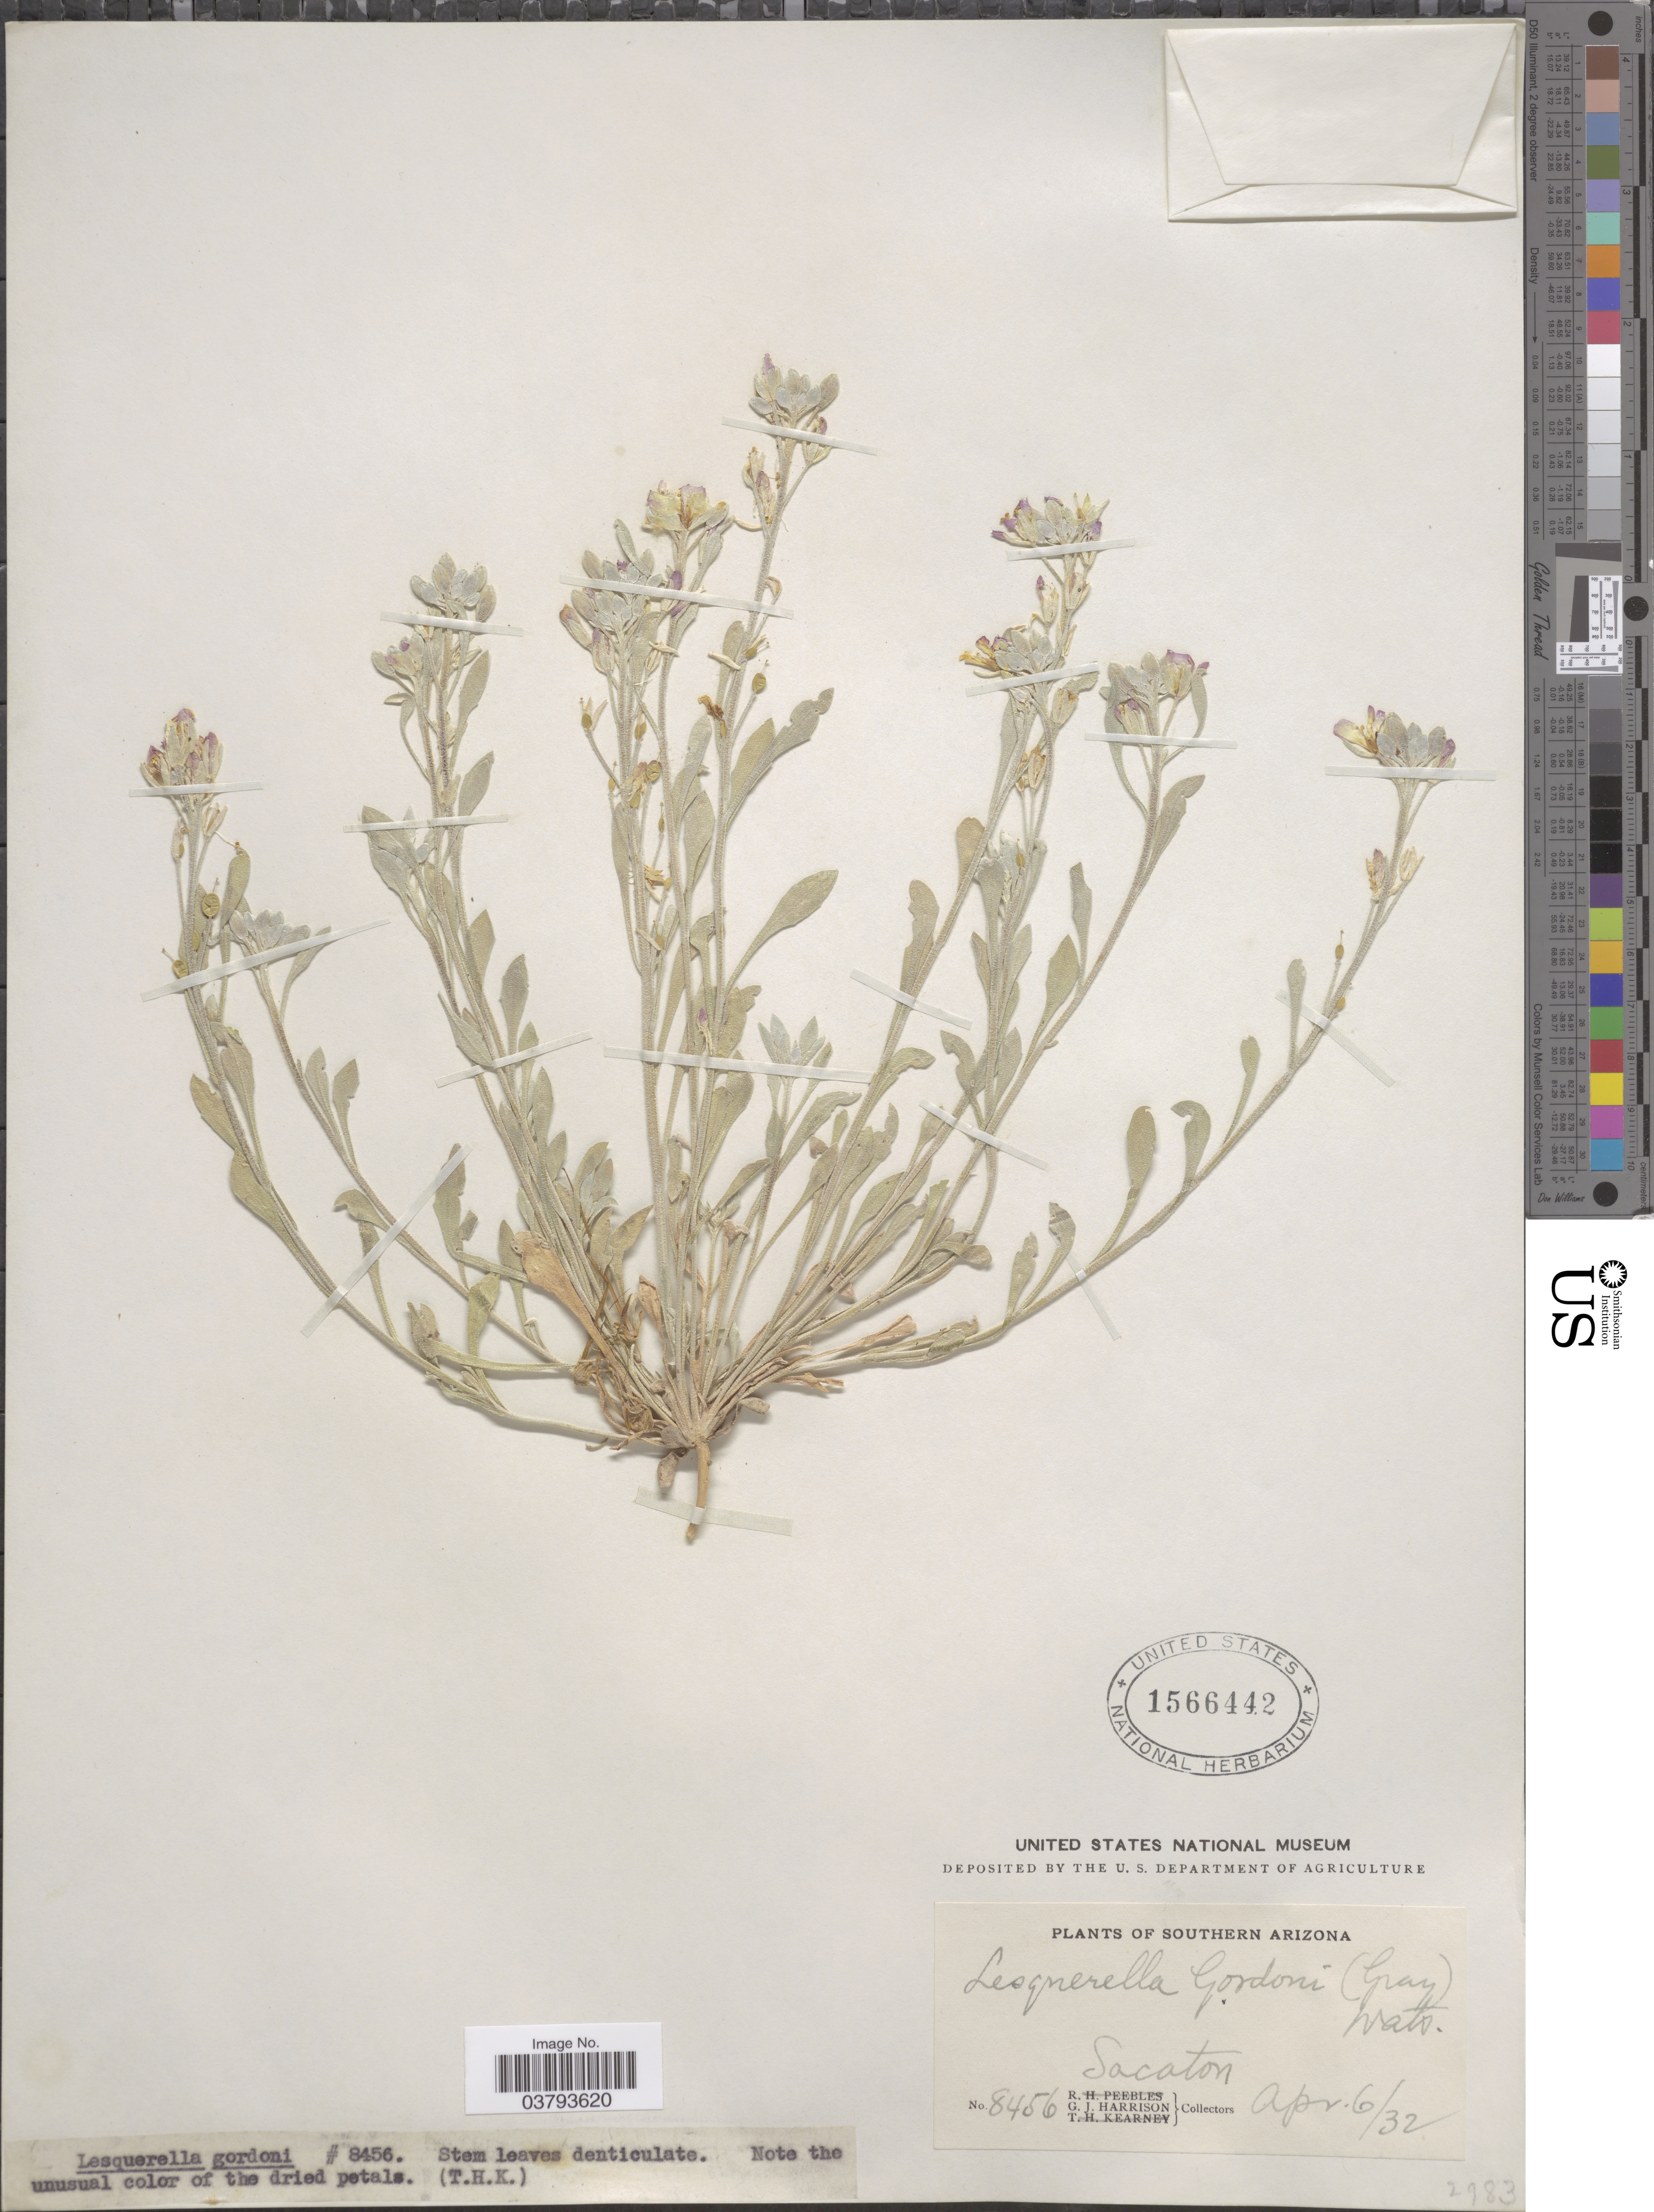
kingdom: Plantae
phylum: Tracheophyta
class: Magnoliopsida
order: Brassicales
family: Brassicaceae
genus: Lesquerella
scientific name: Lesquerella gordonii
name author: (A. Gray) S. Watson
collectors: G. J. Harrison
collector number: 8456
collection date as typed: Transcribed d/m/y: 6/4/32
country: United States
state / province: Arizona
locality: Southern Arizona. Sacaton.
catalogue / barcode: US 1566442